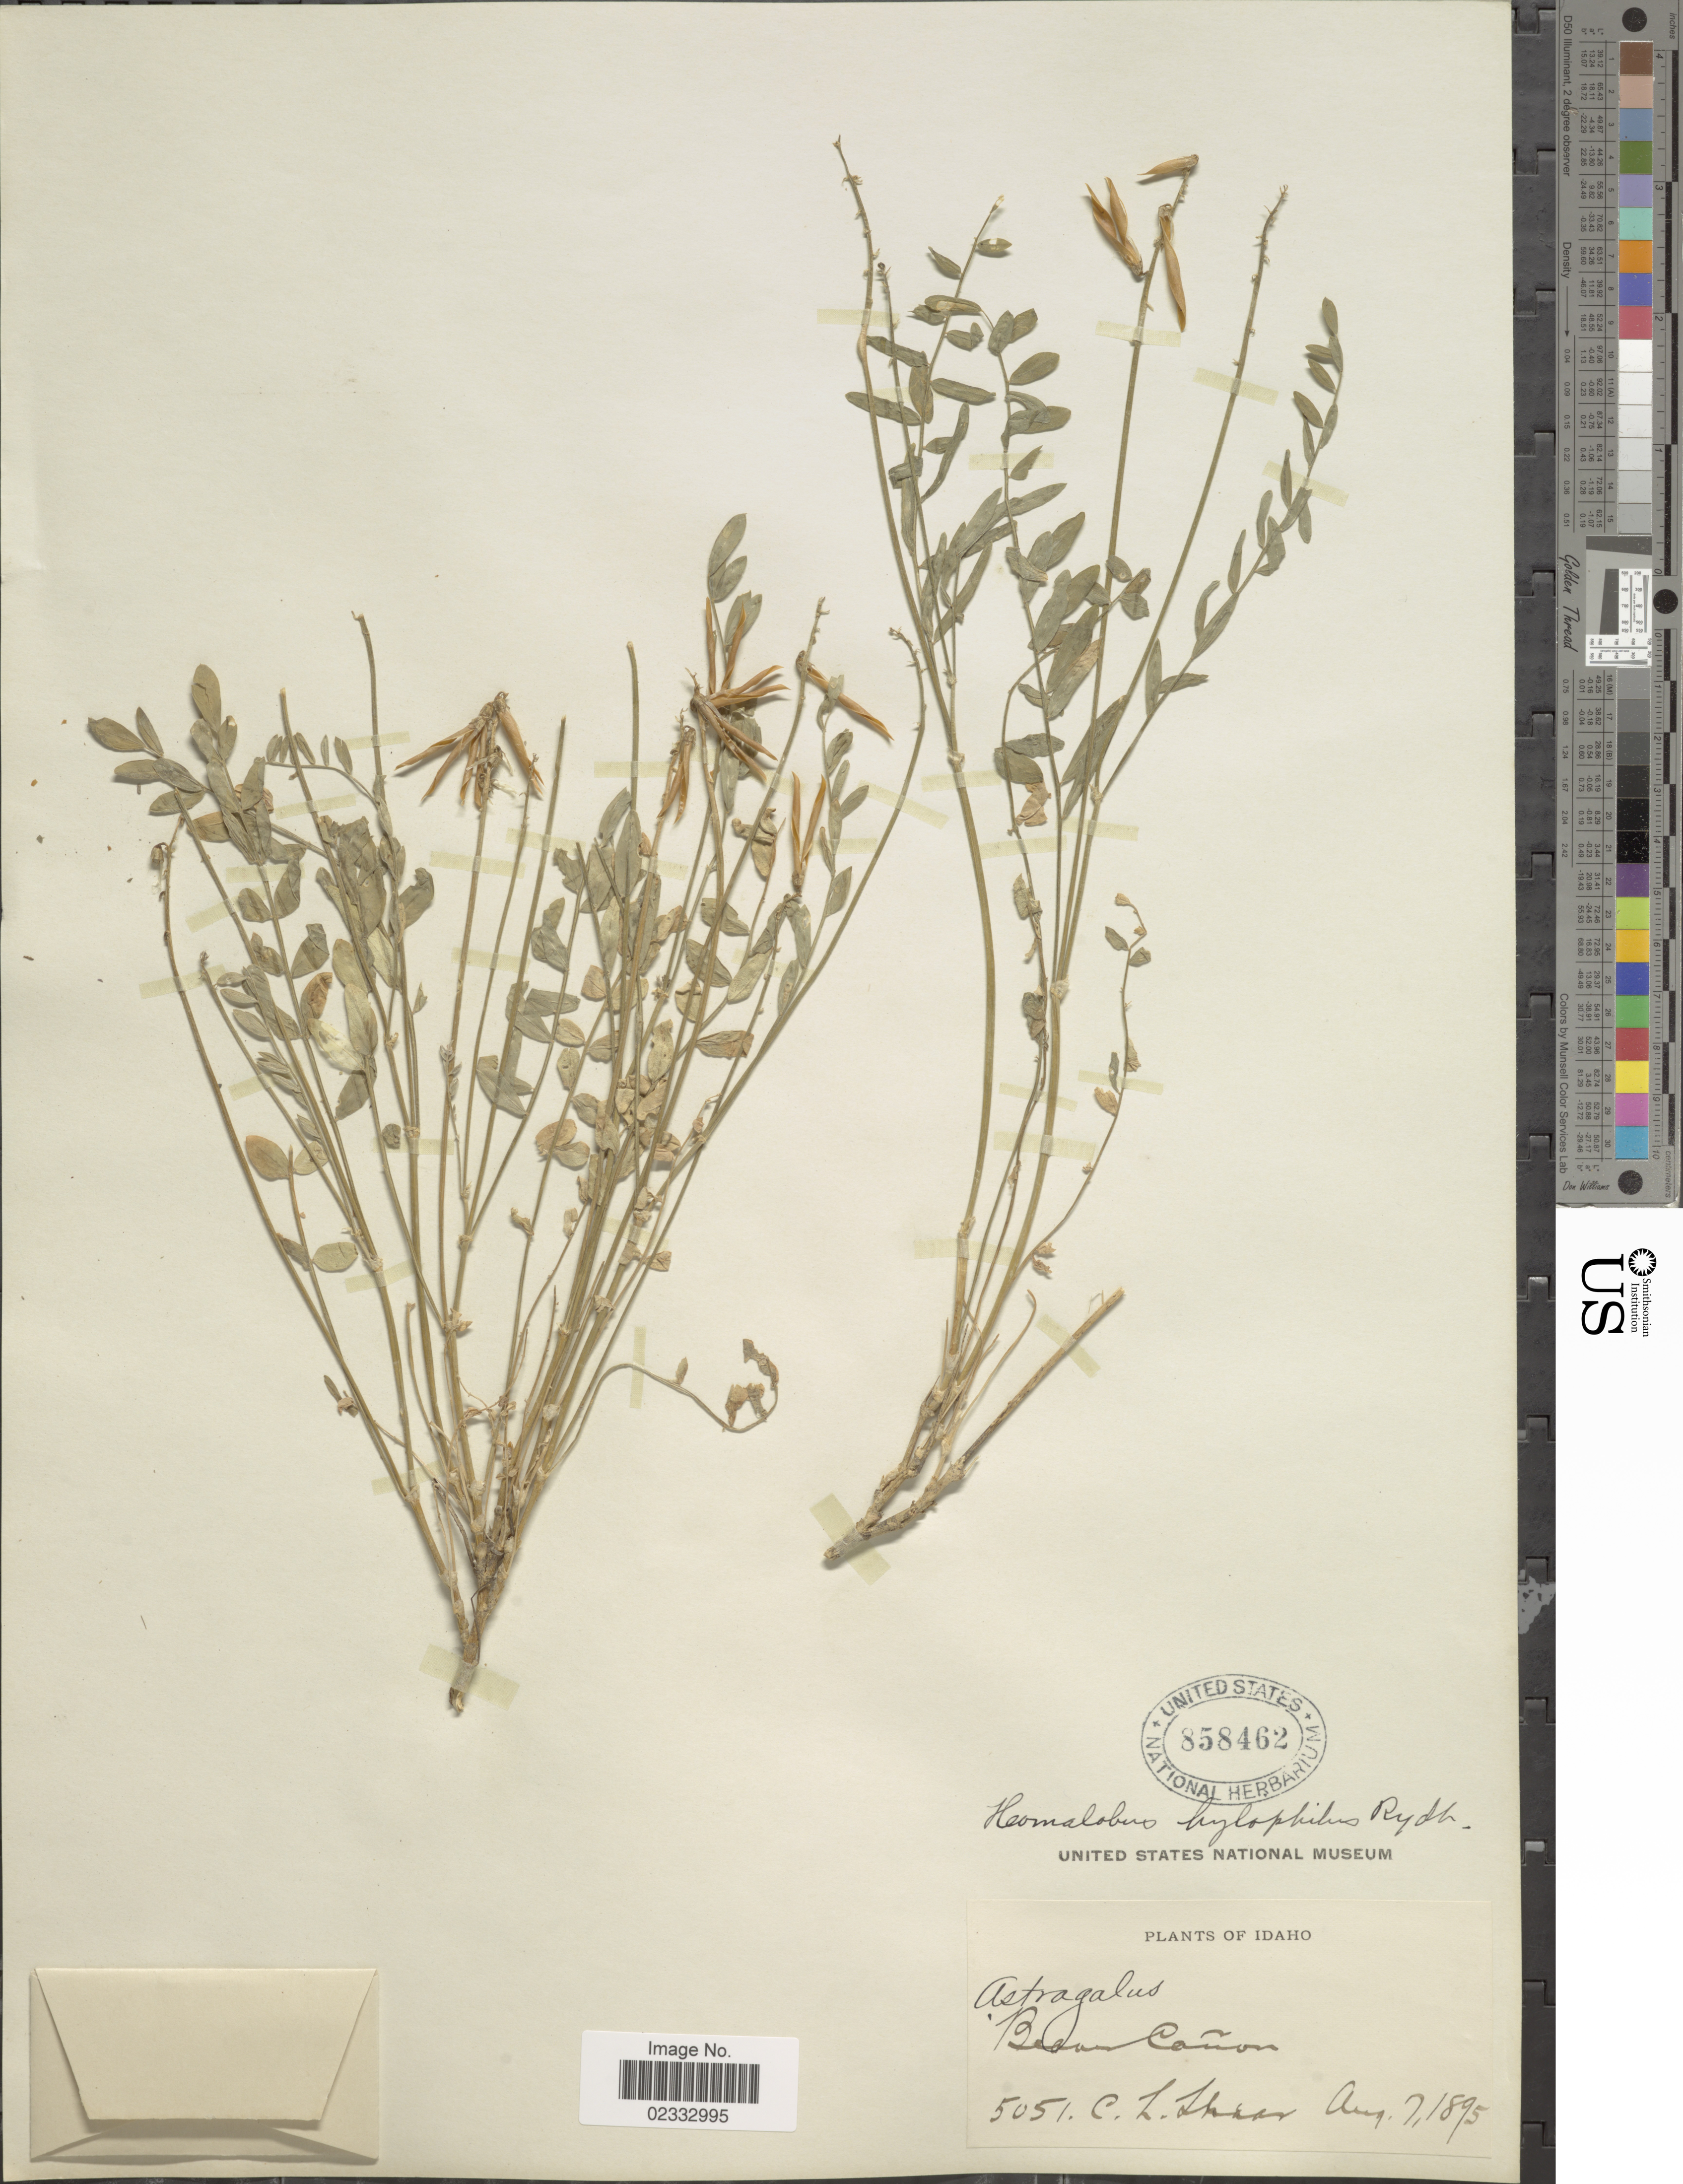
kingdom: Plantae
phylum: Tracheophyta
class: Magnoliopsida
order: Fabales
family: Fabaceae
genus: Astragalus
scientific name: Astragalus miser var. hylophilus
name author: (Rydb.) Barneby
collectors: C. L. Shear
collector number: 5051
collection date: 1895-08-07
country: United States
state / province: Idaho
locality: Bear Canon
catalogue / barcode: US 858462